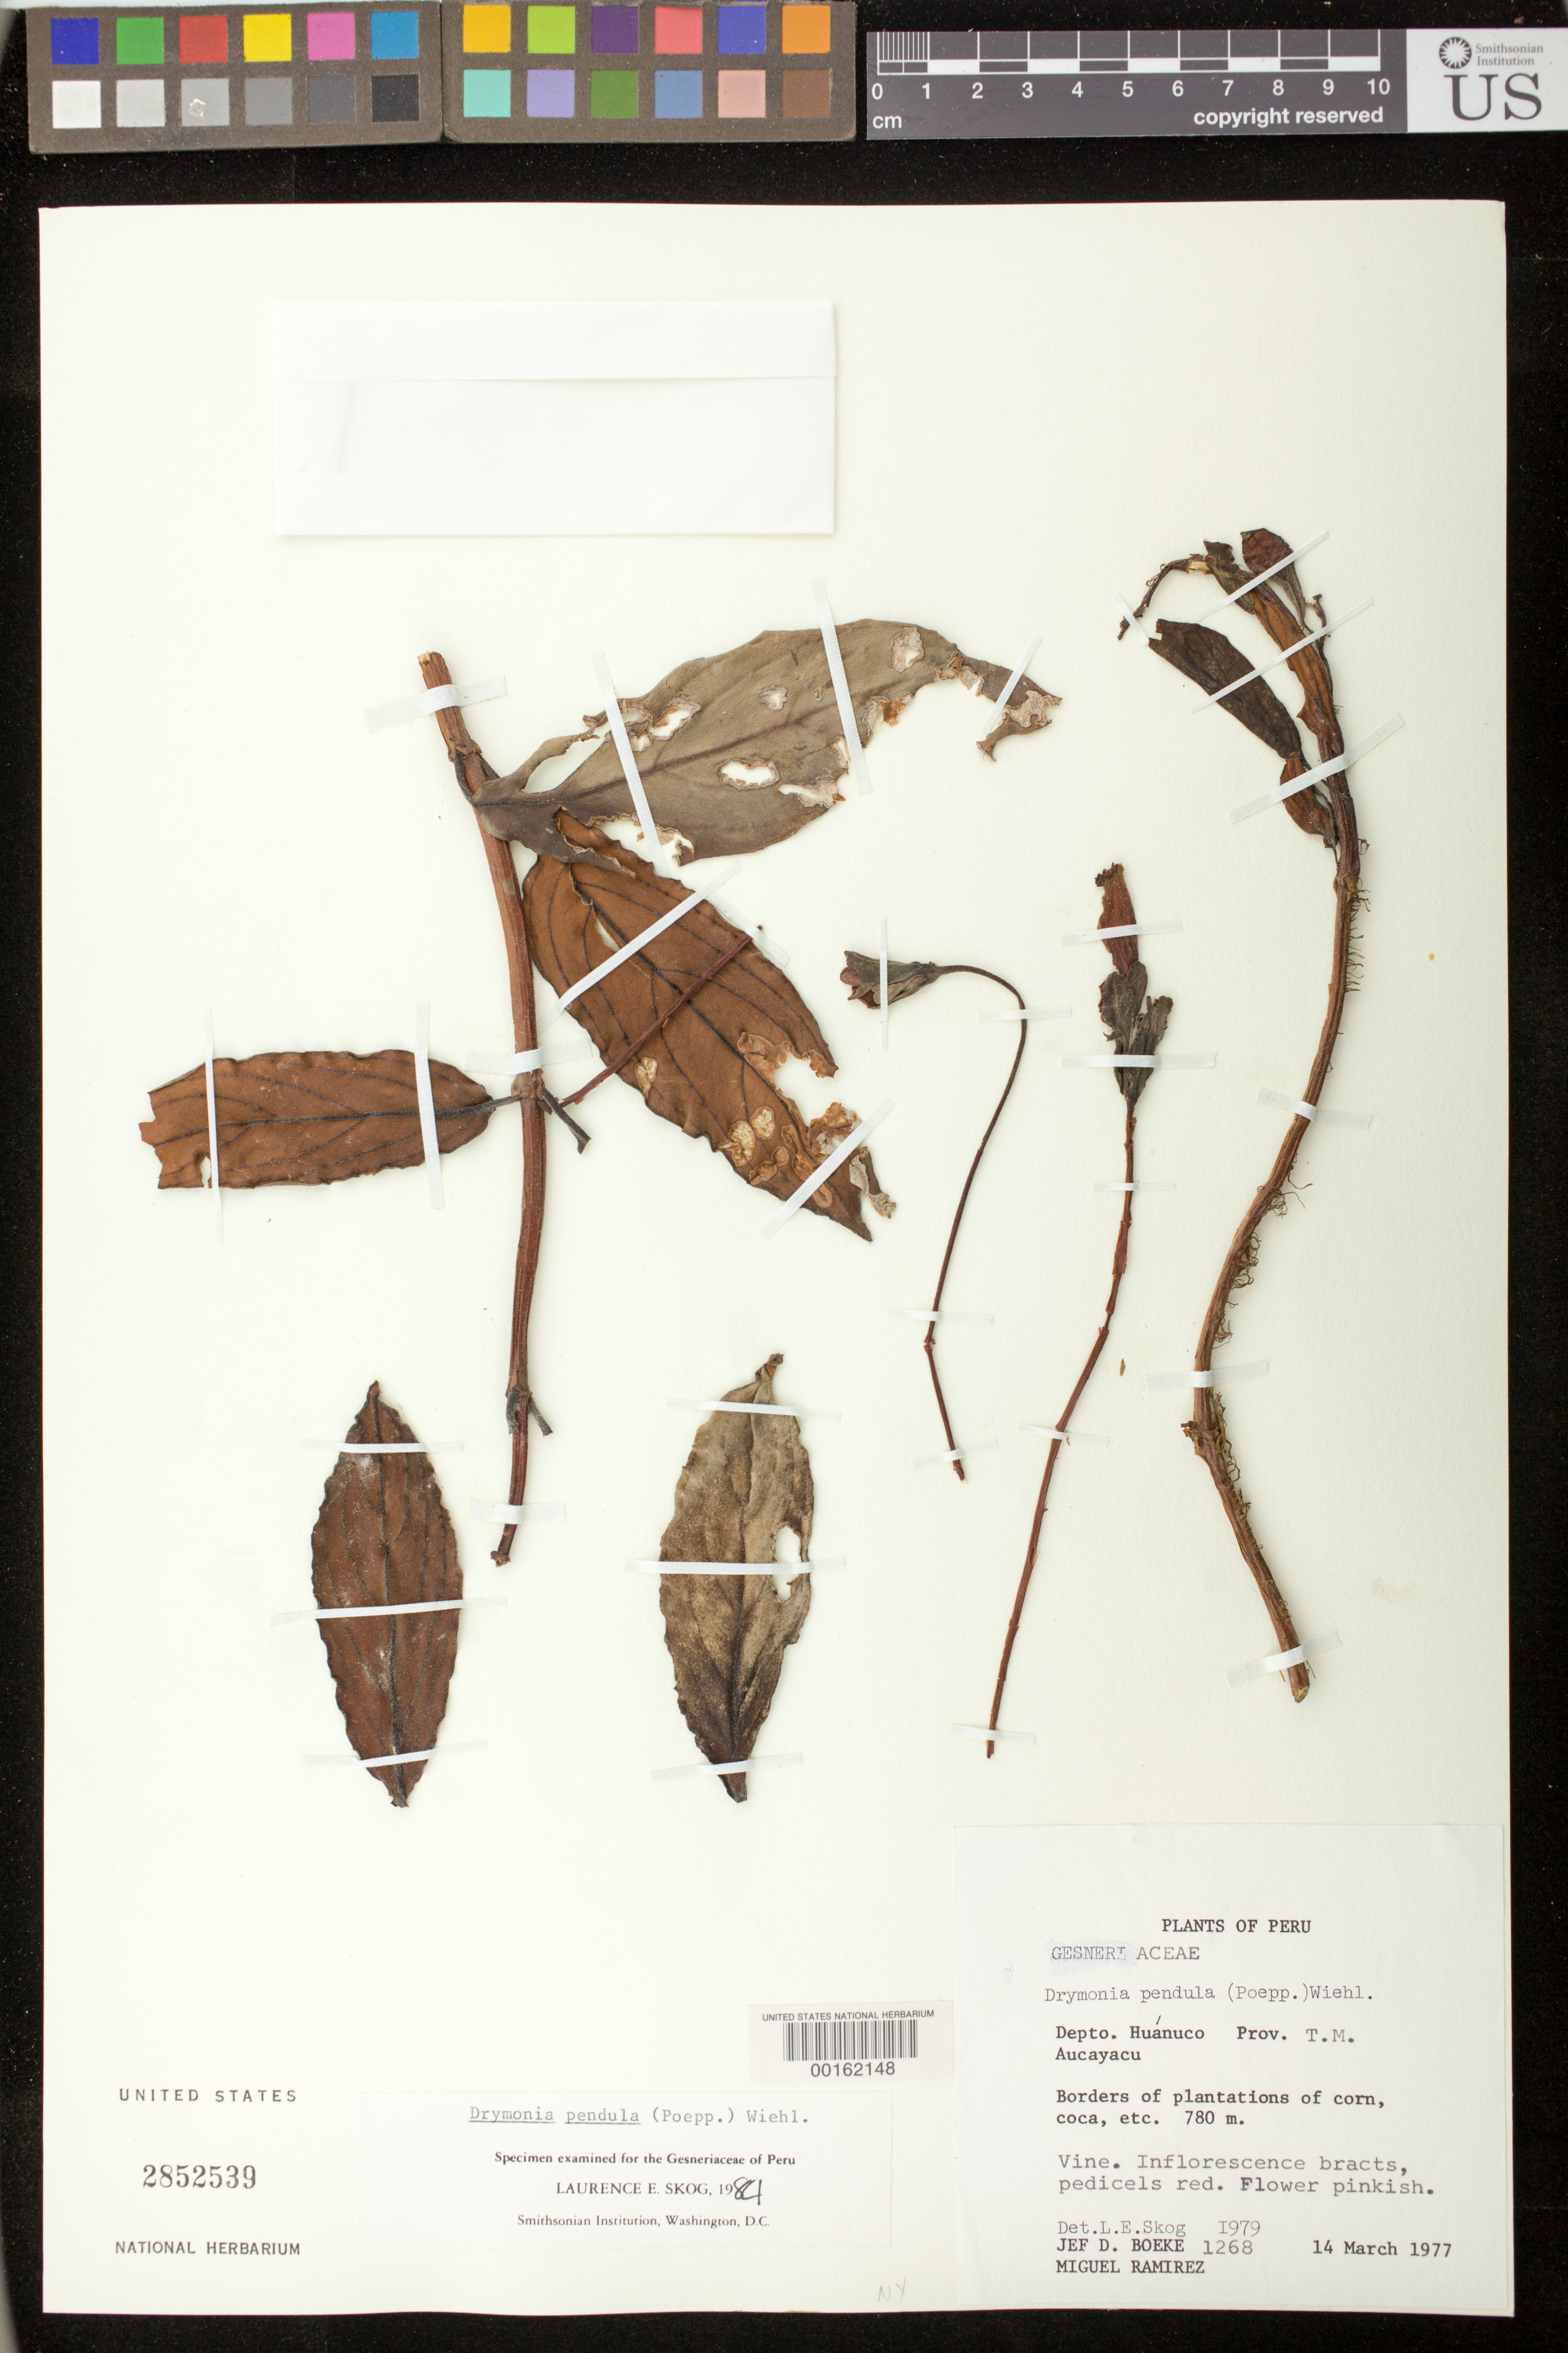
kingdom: Plantae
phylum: Tracheophyta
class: Magnoliopsida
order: Lamiales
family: Gesneriaceae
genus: Drymonia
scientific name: Drymonia pendula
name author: (Poepp.) Wiehler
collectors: J. D. Boeke & M. Ramirez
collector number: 1268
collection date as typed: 14 Mar 1977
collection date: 1977-03-14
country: Peru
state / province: Huánuco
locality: Prov. Tingo Maria; Aucayacu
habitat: Borders of plantations of corn, coca, etc.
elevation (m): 780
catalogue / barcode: US 2852539